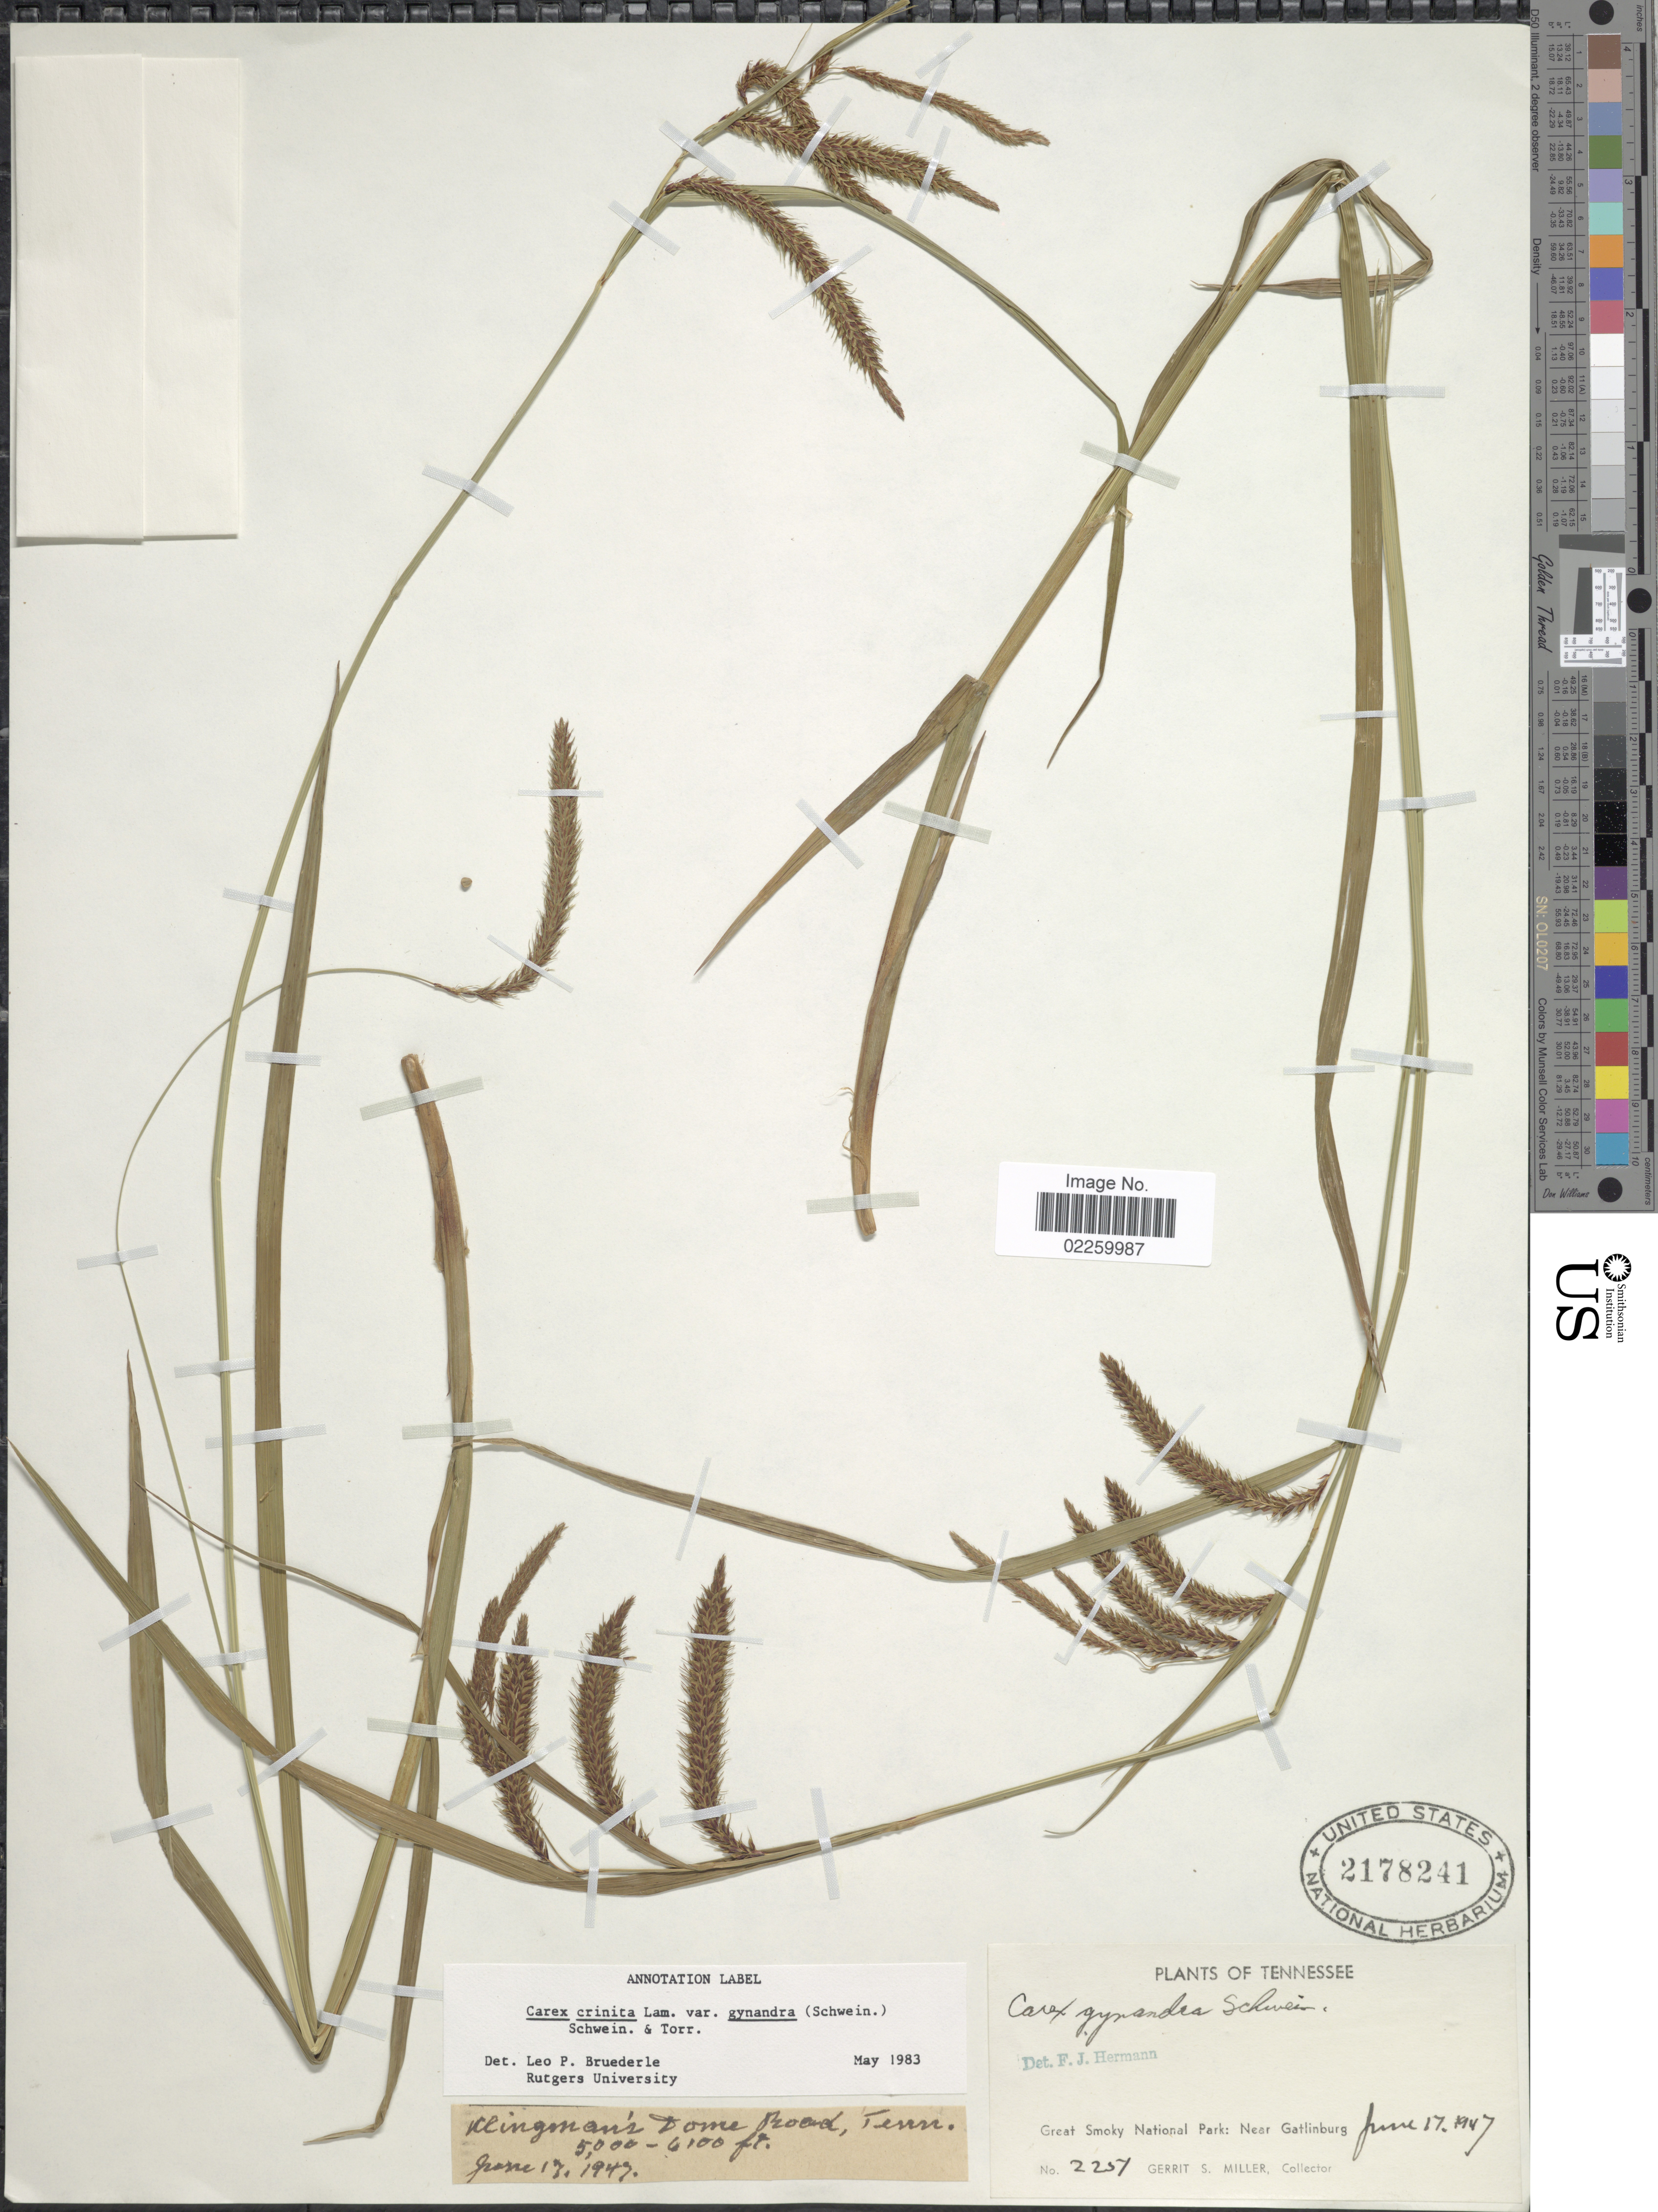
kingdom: Plantae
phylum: Tracheophyta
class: Liliopsida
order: Poales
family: Cyperaceae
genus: Carex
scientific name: Carex crinita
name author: Lam.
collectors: G. S. Miller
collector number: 2251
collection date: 1947-06-17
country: United States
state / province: Tennessee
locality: Great Smoky National Park: Near Gatlinburg, Klingman's Road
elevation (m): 1524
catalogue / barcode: US 2178241